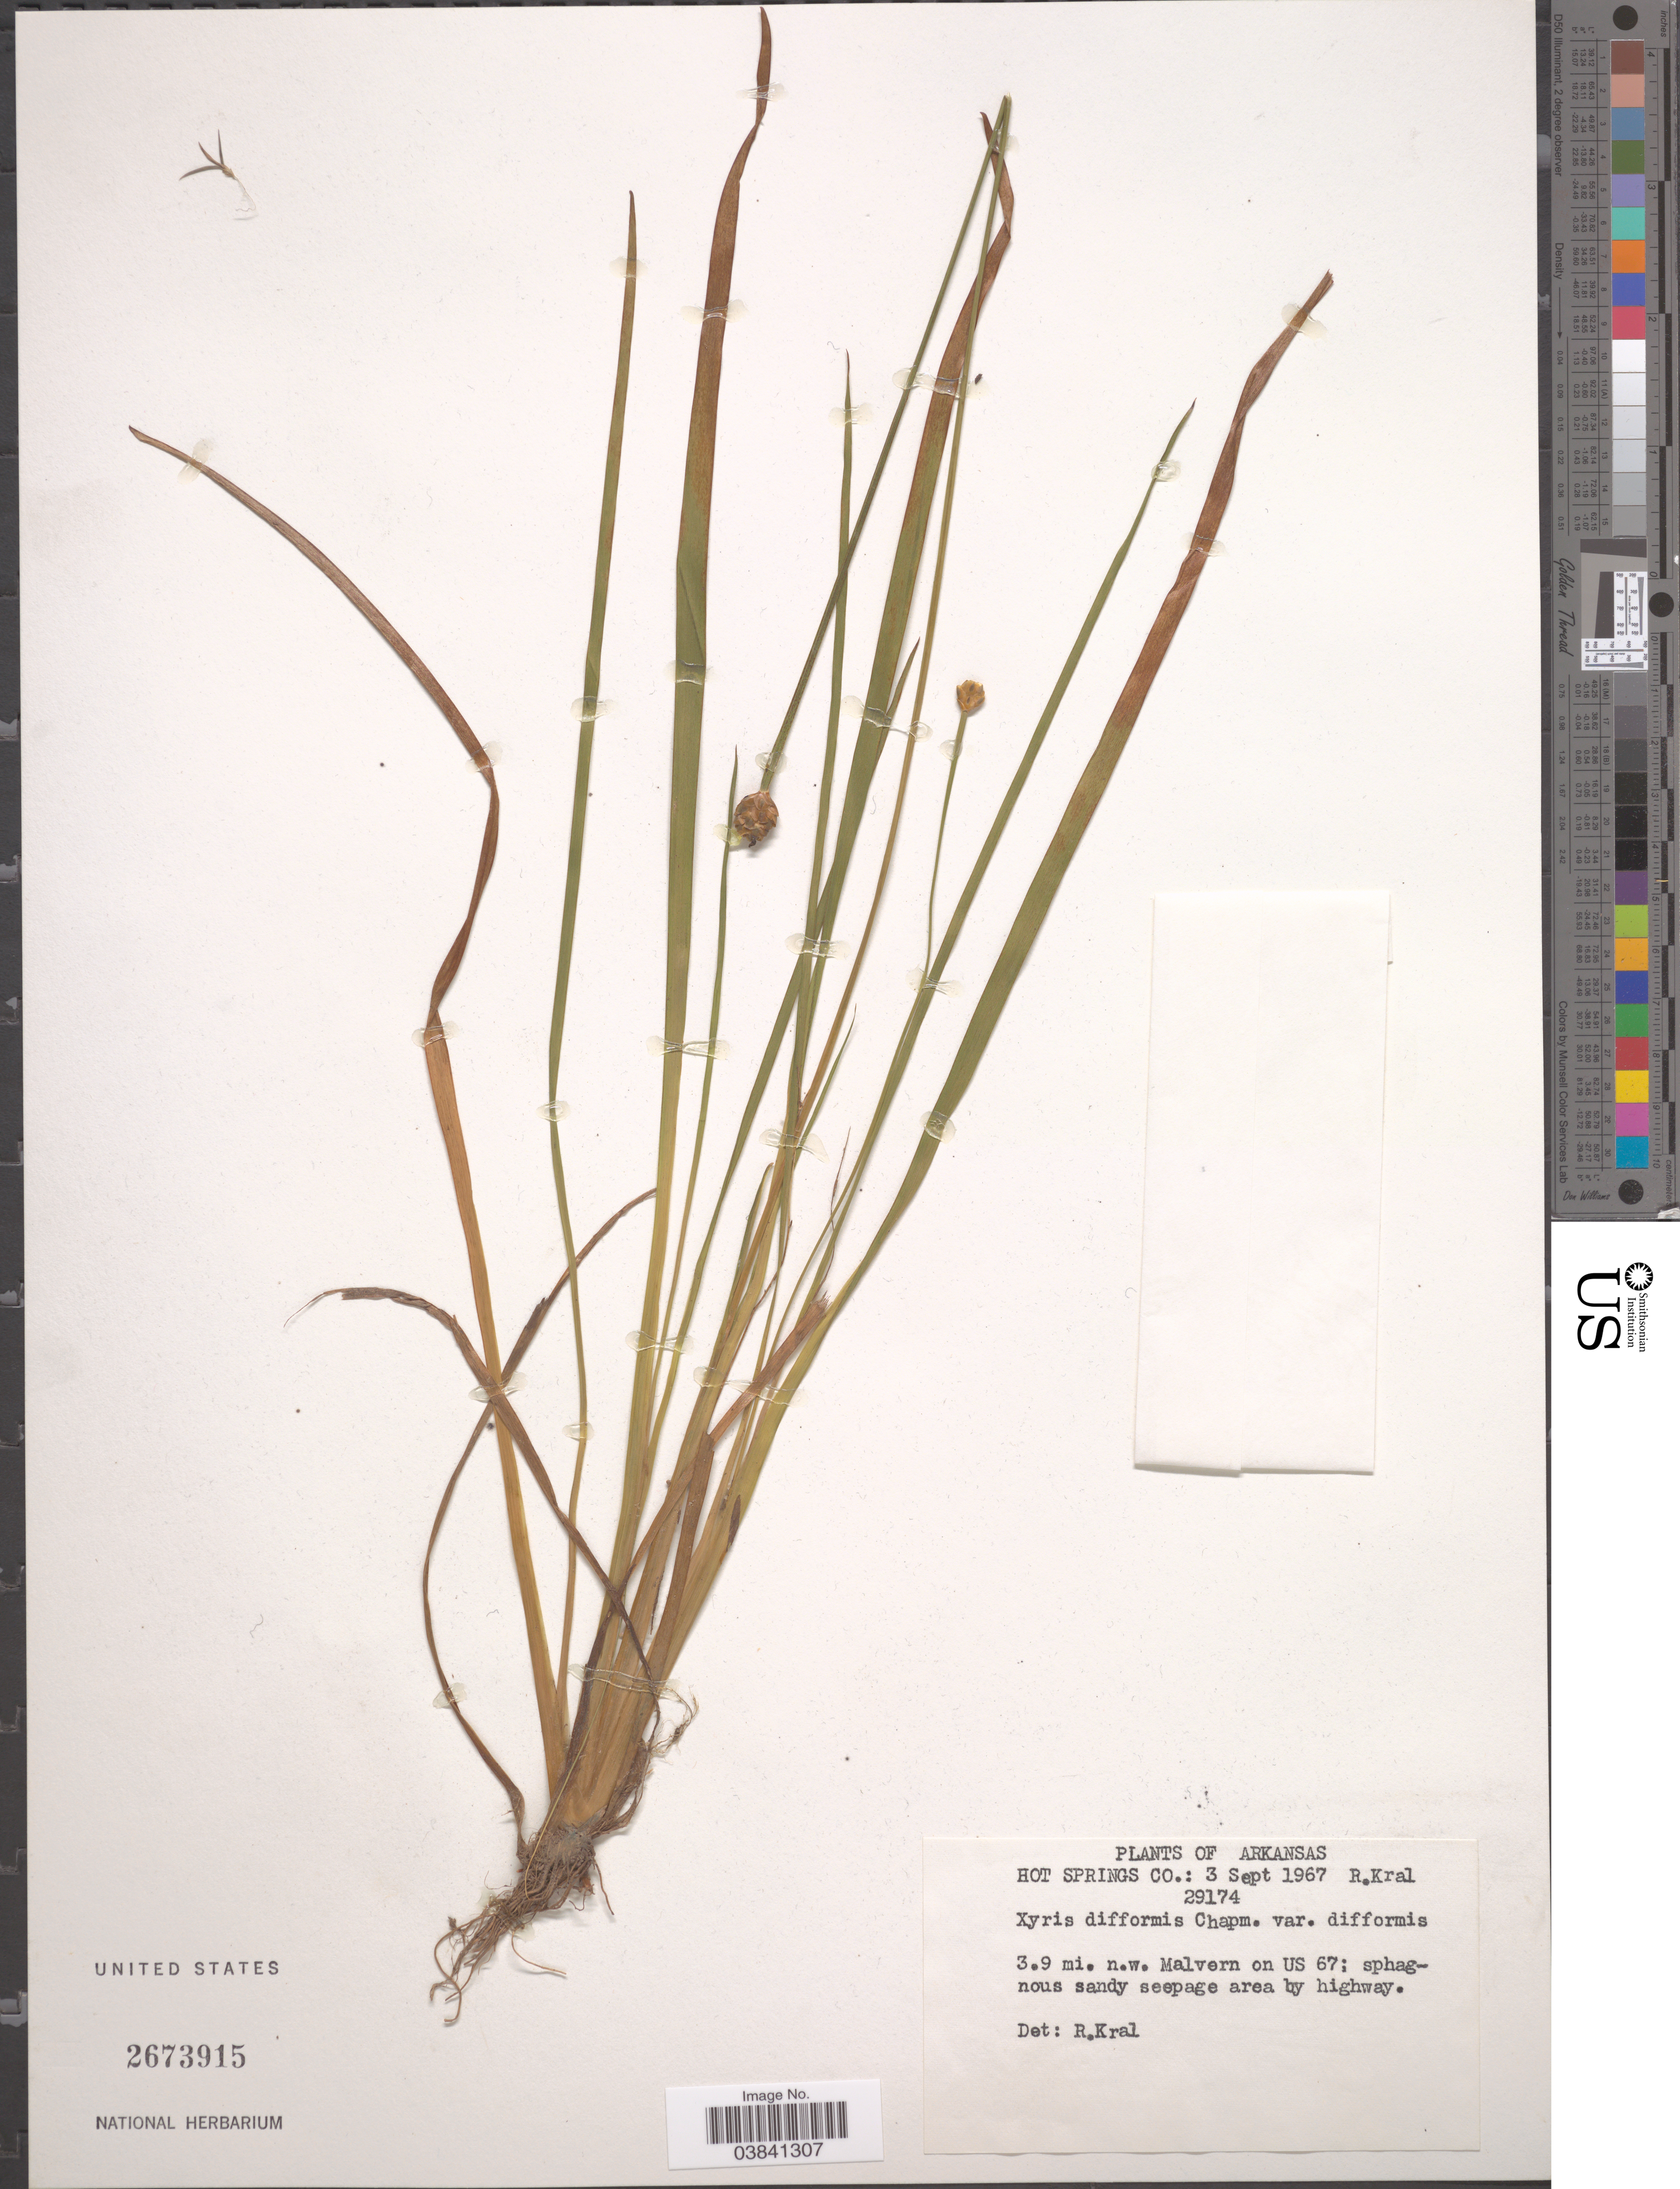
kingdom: Plantae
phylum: Tracheophyta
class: Liliopsida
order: Poales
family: Xyridaceae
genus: Xyris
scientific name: Xyris difformis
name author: Chapm.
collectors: R. Kral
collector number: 29174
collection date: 1967-09-03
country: United States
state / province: Arkansas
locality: Hot Springs Co.: 3.9 mi. n.w. Malvern on US 67; sphagnous sandy seepage area by highway.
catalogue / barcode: US 2673915